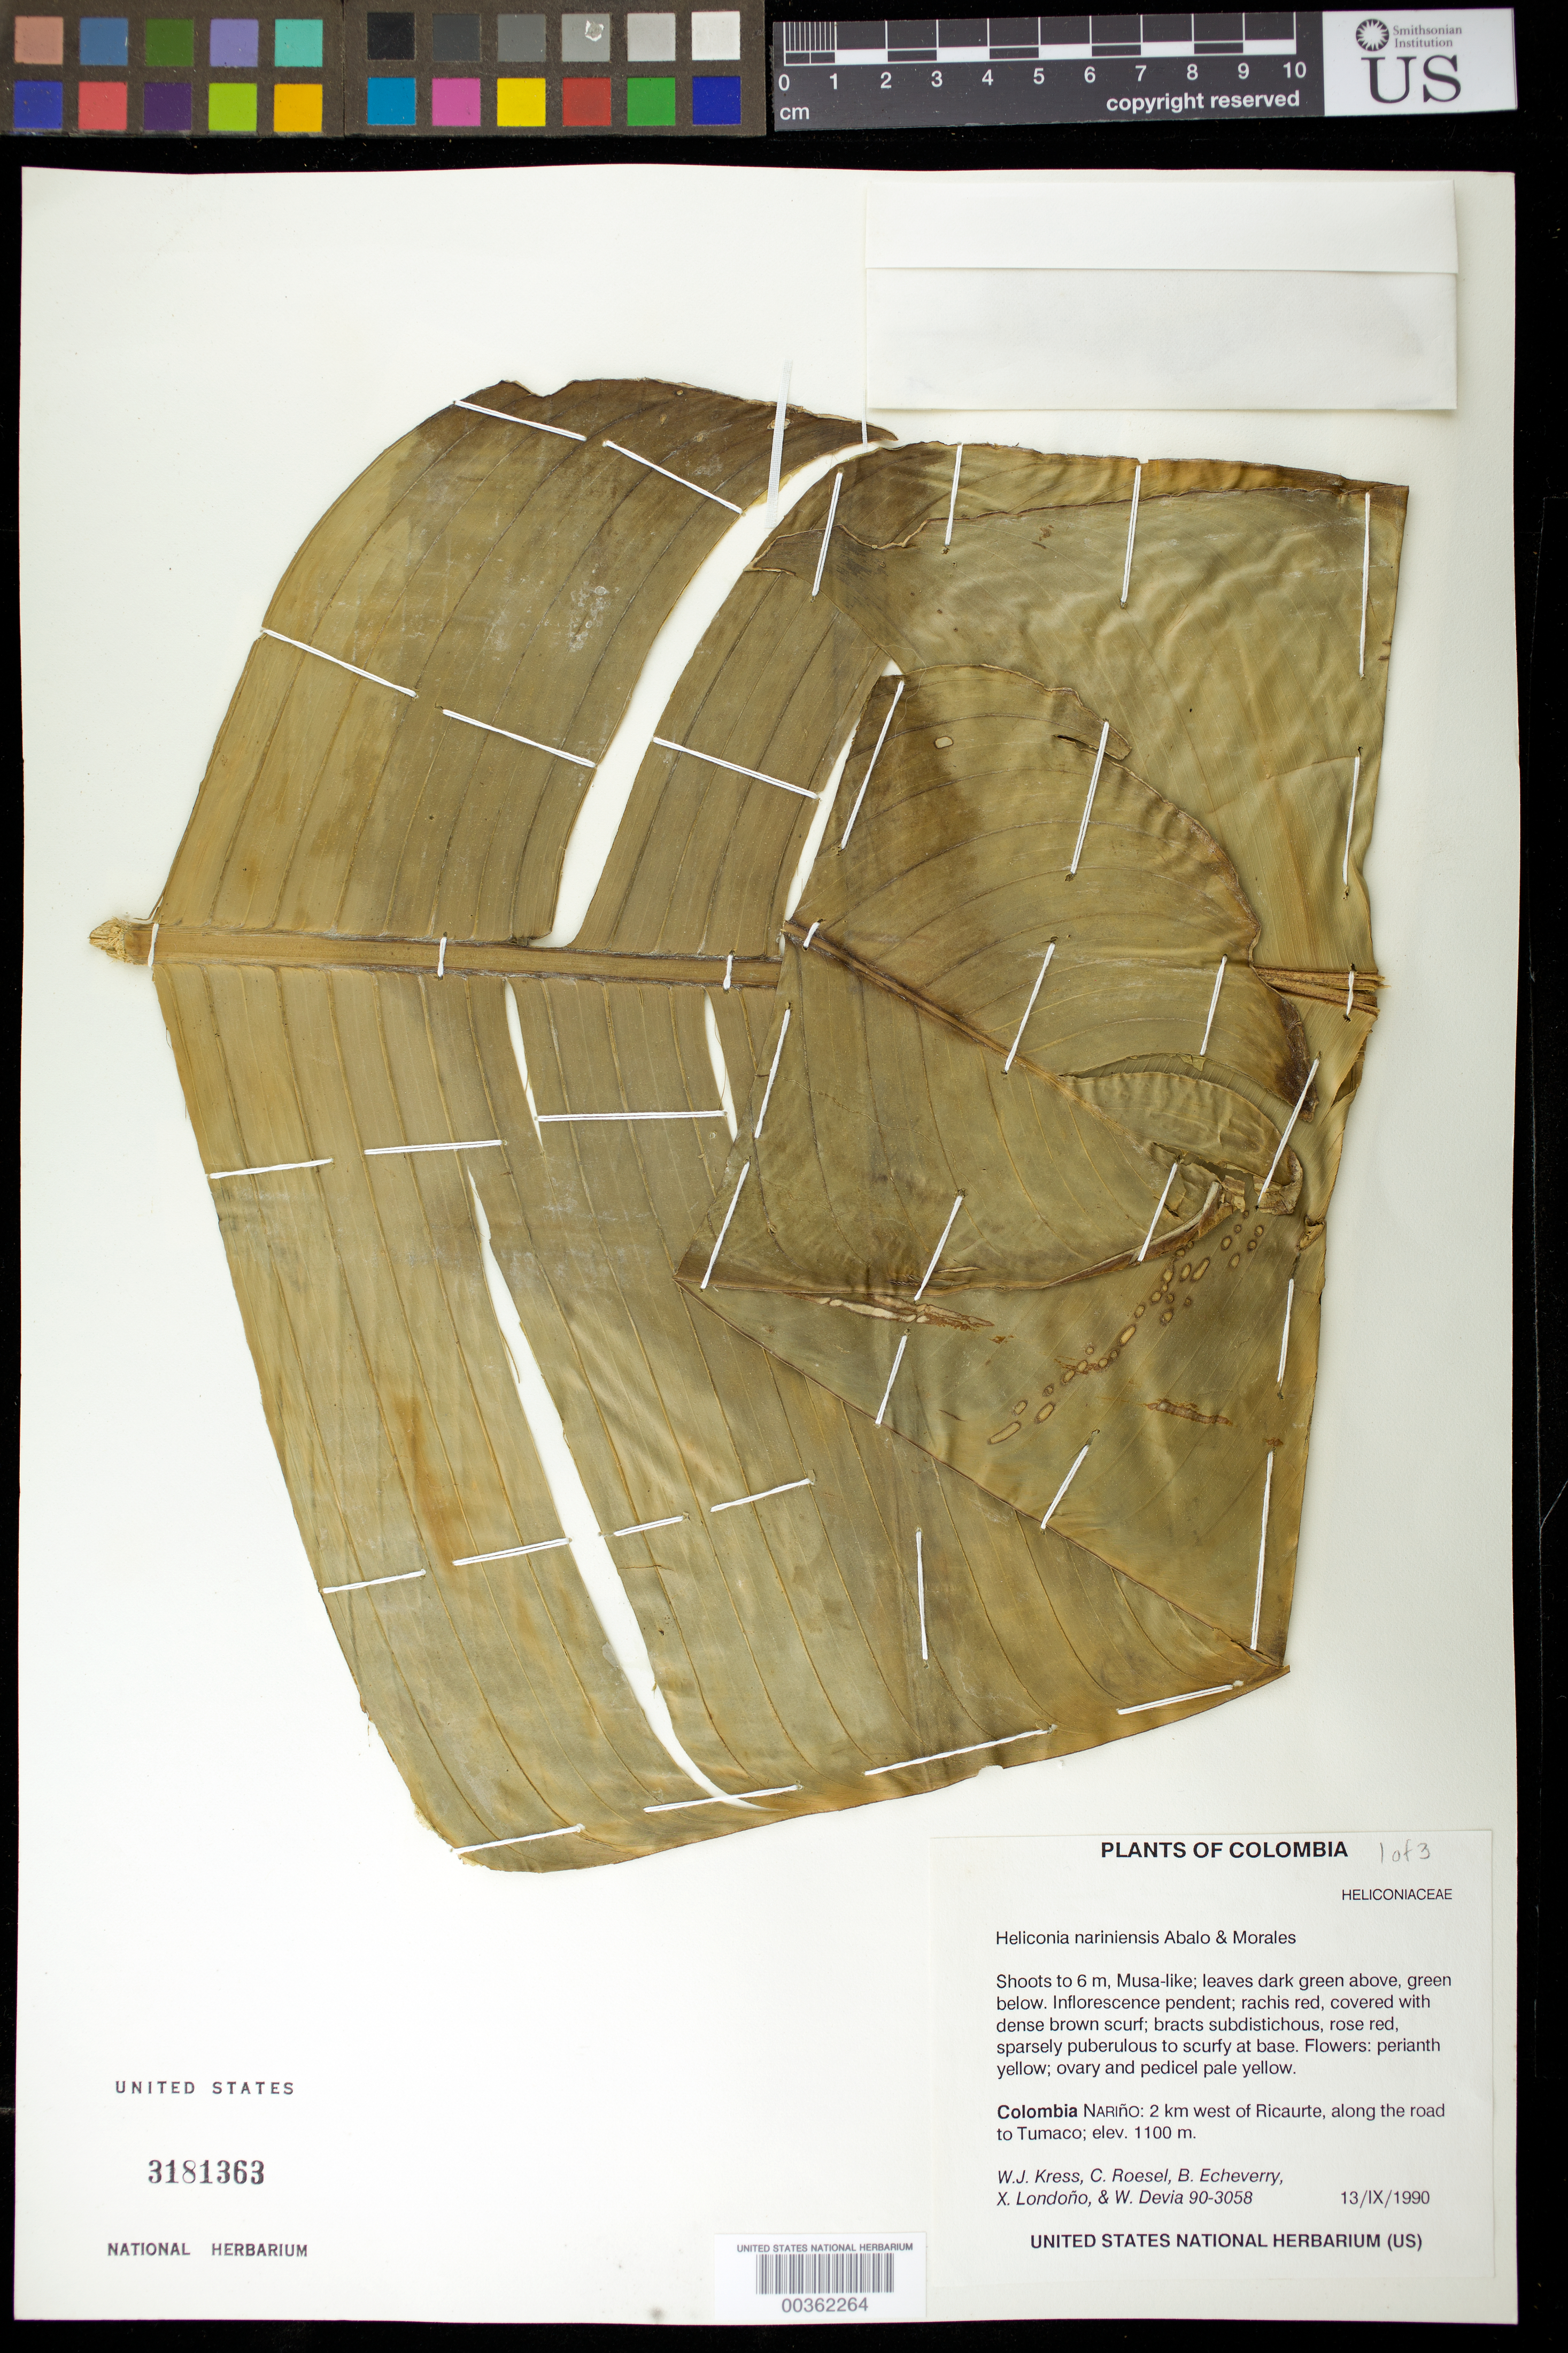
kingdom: Plantae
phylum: Tracheophyta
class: Liliopsida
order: Zingiberales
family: Heliconiaceae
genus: Heliconia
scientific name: Heliconia nariniensis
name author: Abalo & G. Morales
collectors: W. J. Kress, C. S. Roesel, B. Echeverry, X. Londoño & W. Devia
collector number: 90-3058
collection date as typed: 13 Sep 1990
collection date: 1990-09-13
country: Colombia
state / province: Nariño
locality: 2 km W of Ricaurte, along road to Tumaco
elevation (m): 1100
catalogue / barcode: US 3181363